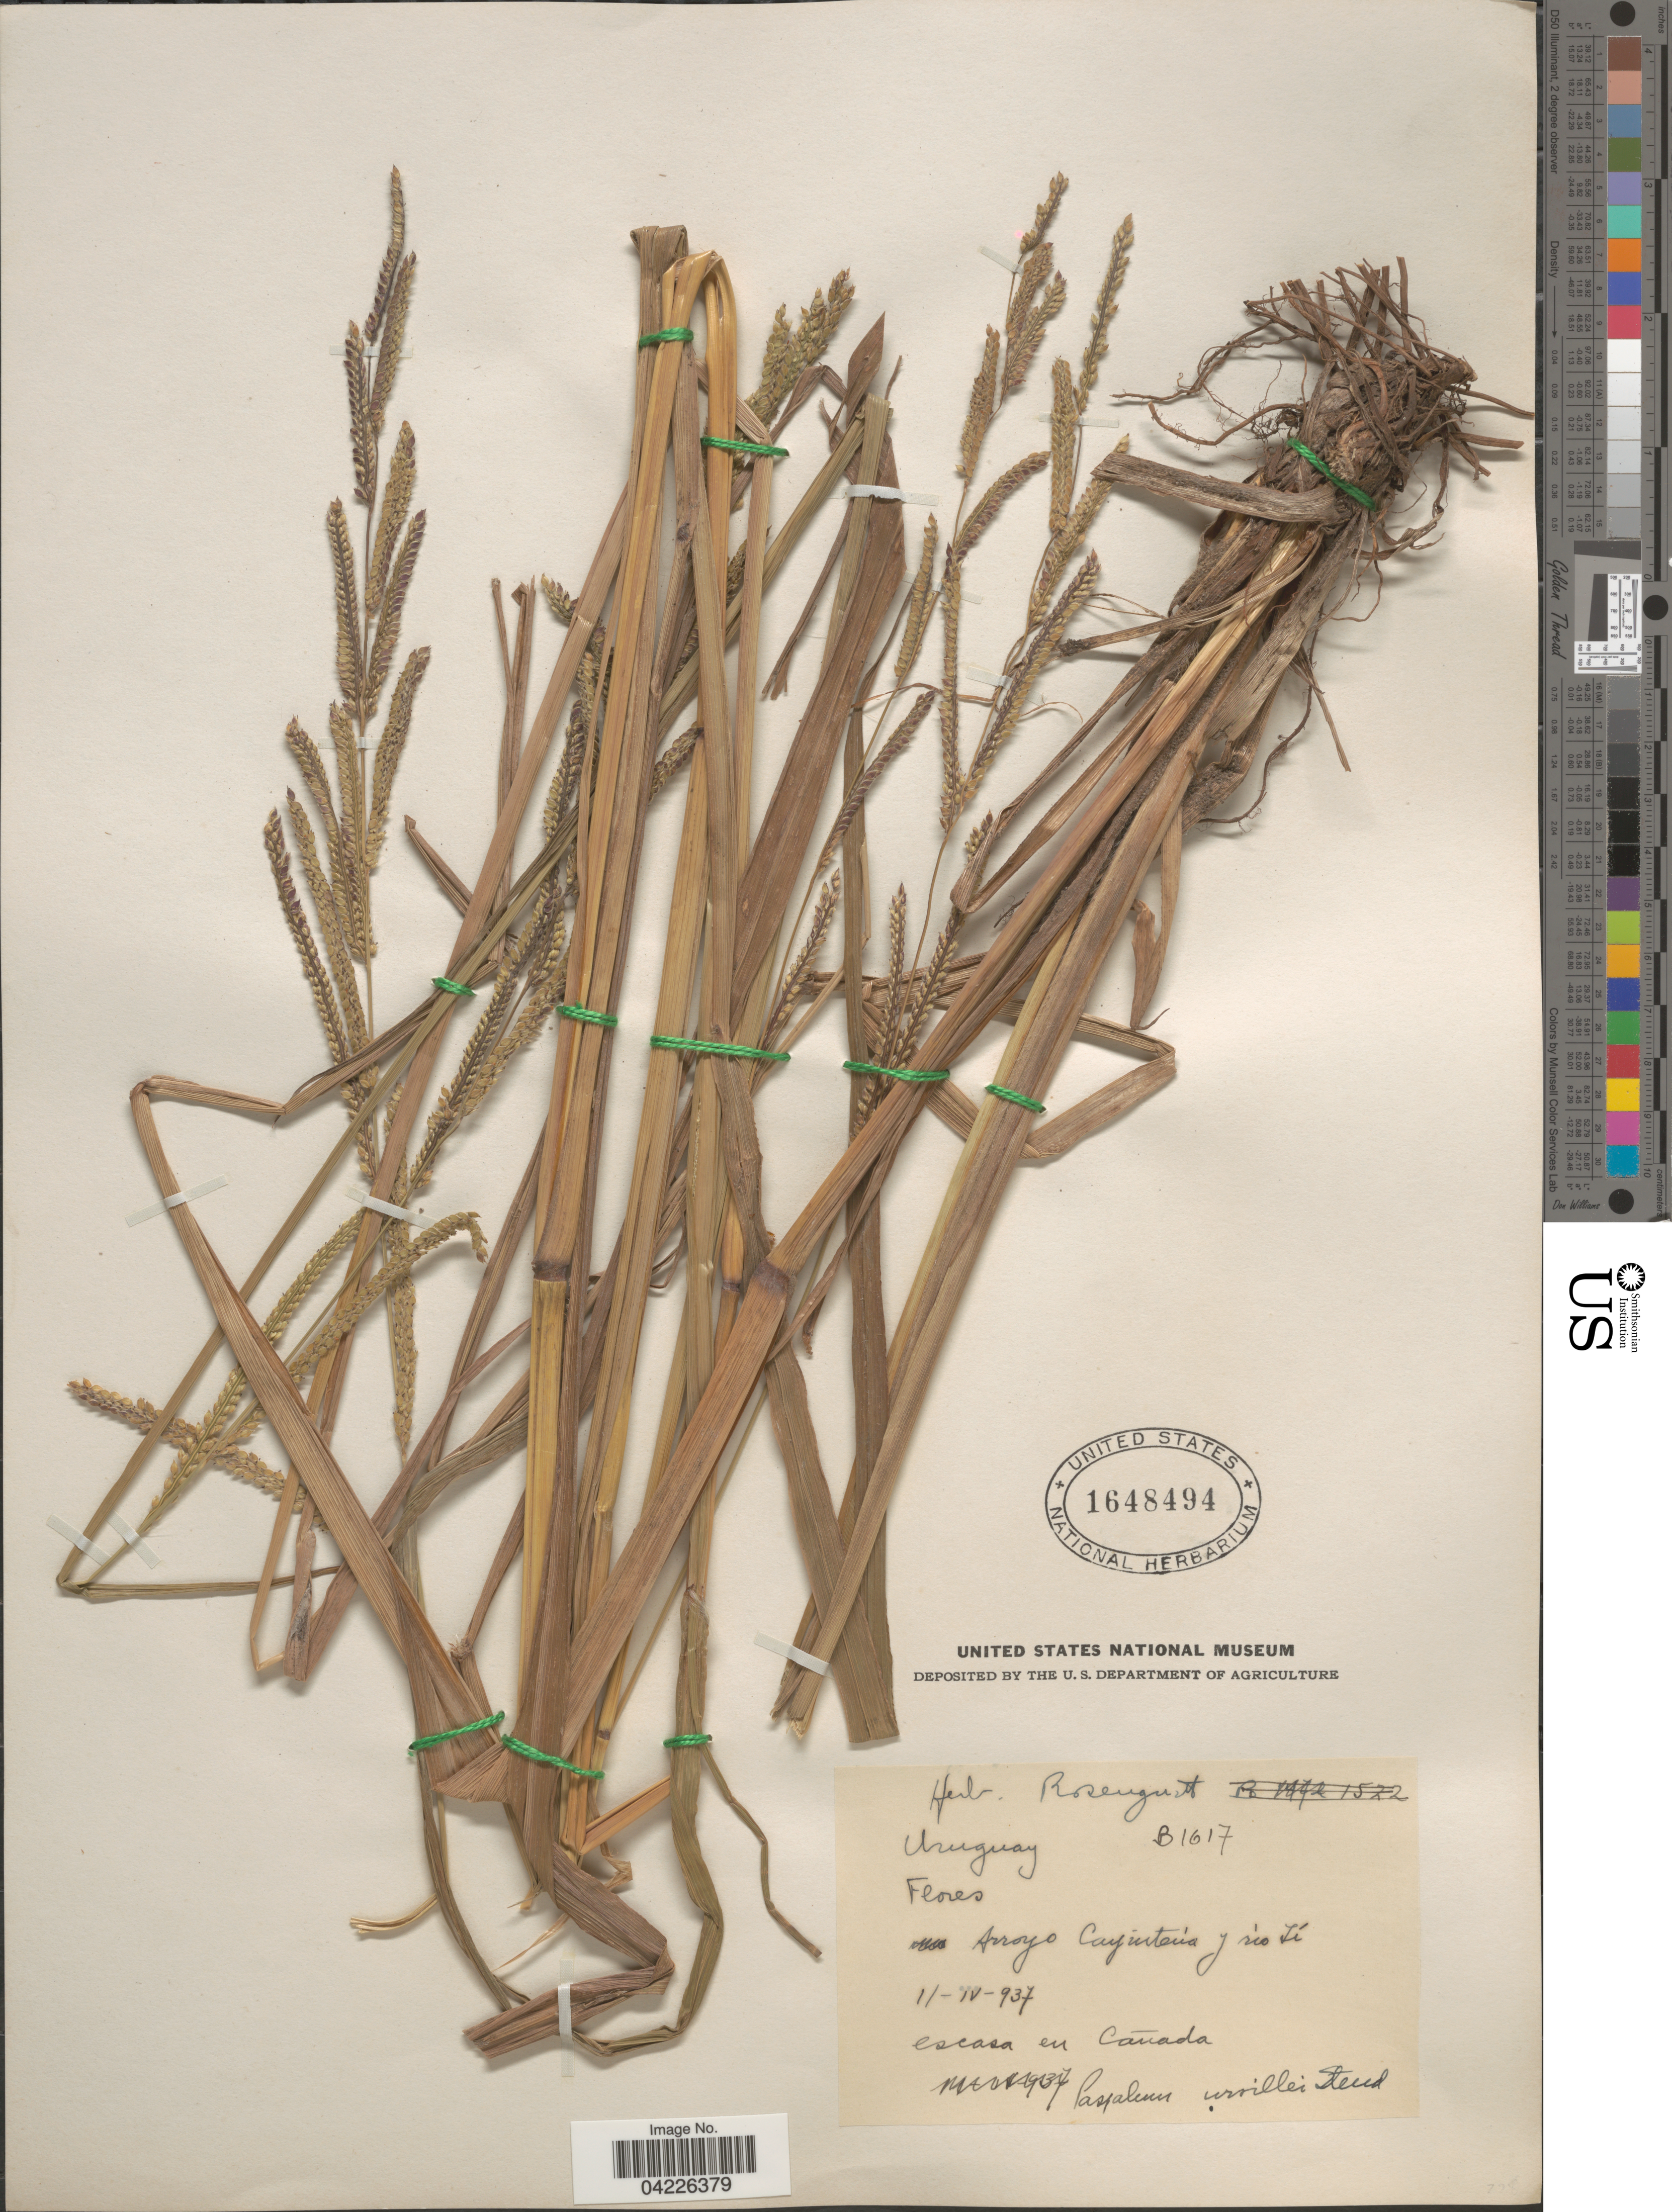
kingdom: Plantae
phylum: Tracheophyta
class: Liliopsida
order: Poales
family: Poaceae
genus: Paspalum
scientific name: Paspalum urvillei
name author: Steud.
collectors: ex herb. Rosengurtt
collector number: B1617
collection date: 1937-04-11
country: Uruguay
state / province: Flores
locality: Arroyo Carpintería y rio Yí.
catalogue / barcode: US 1648494